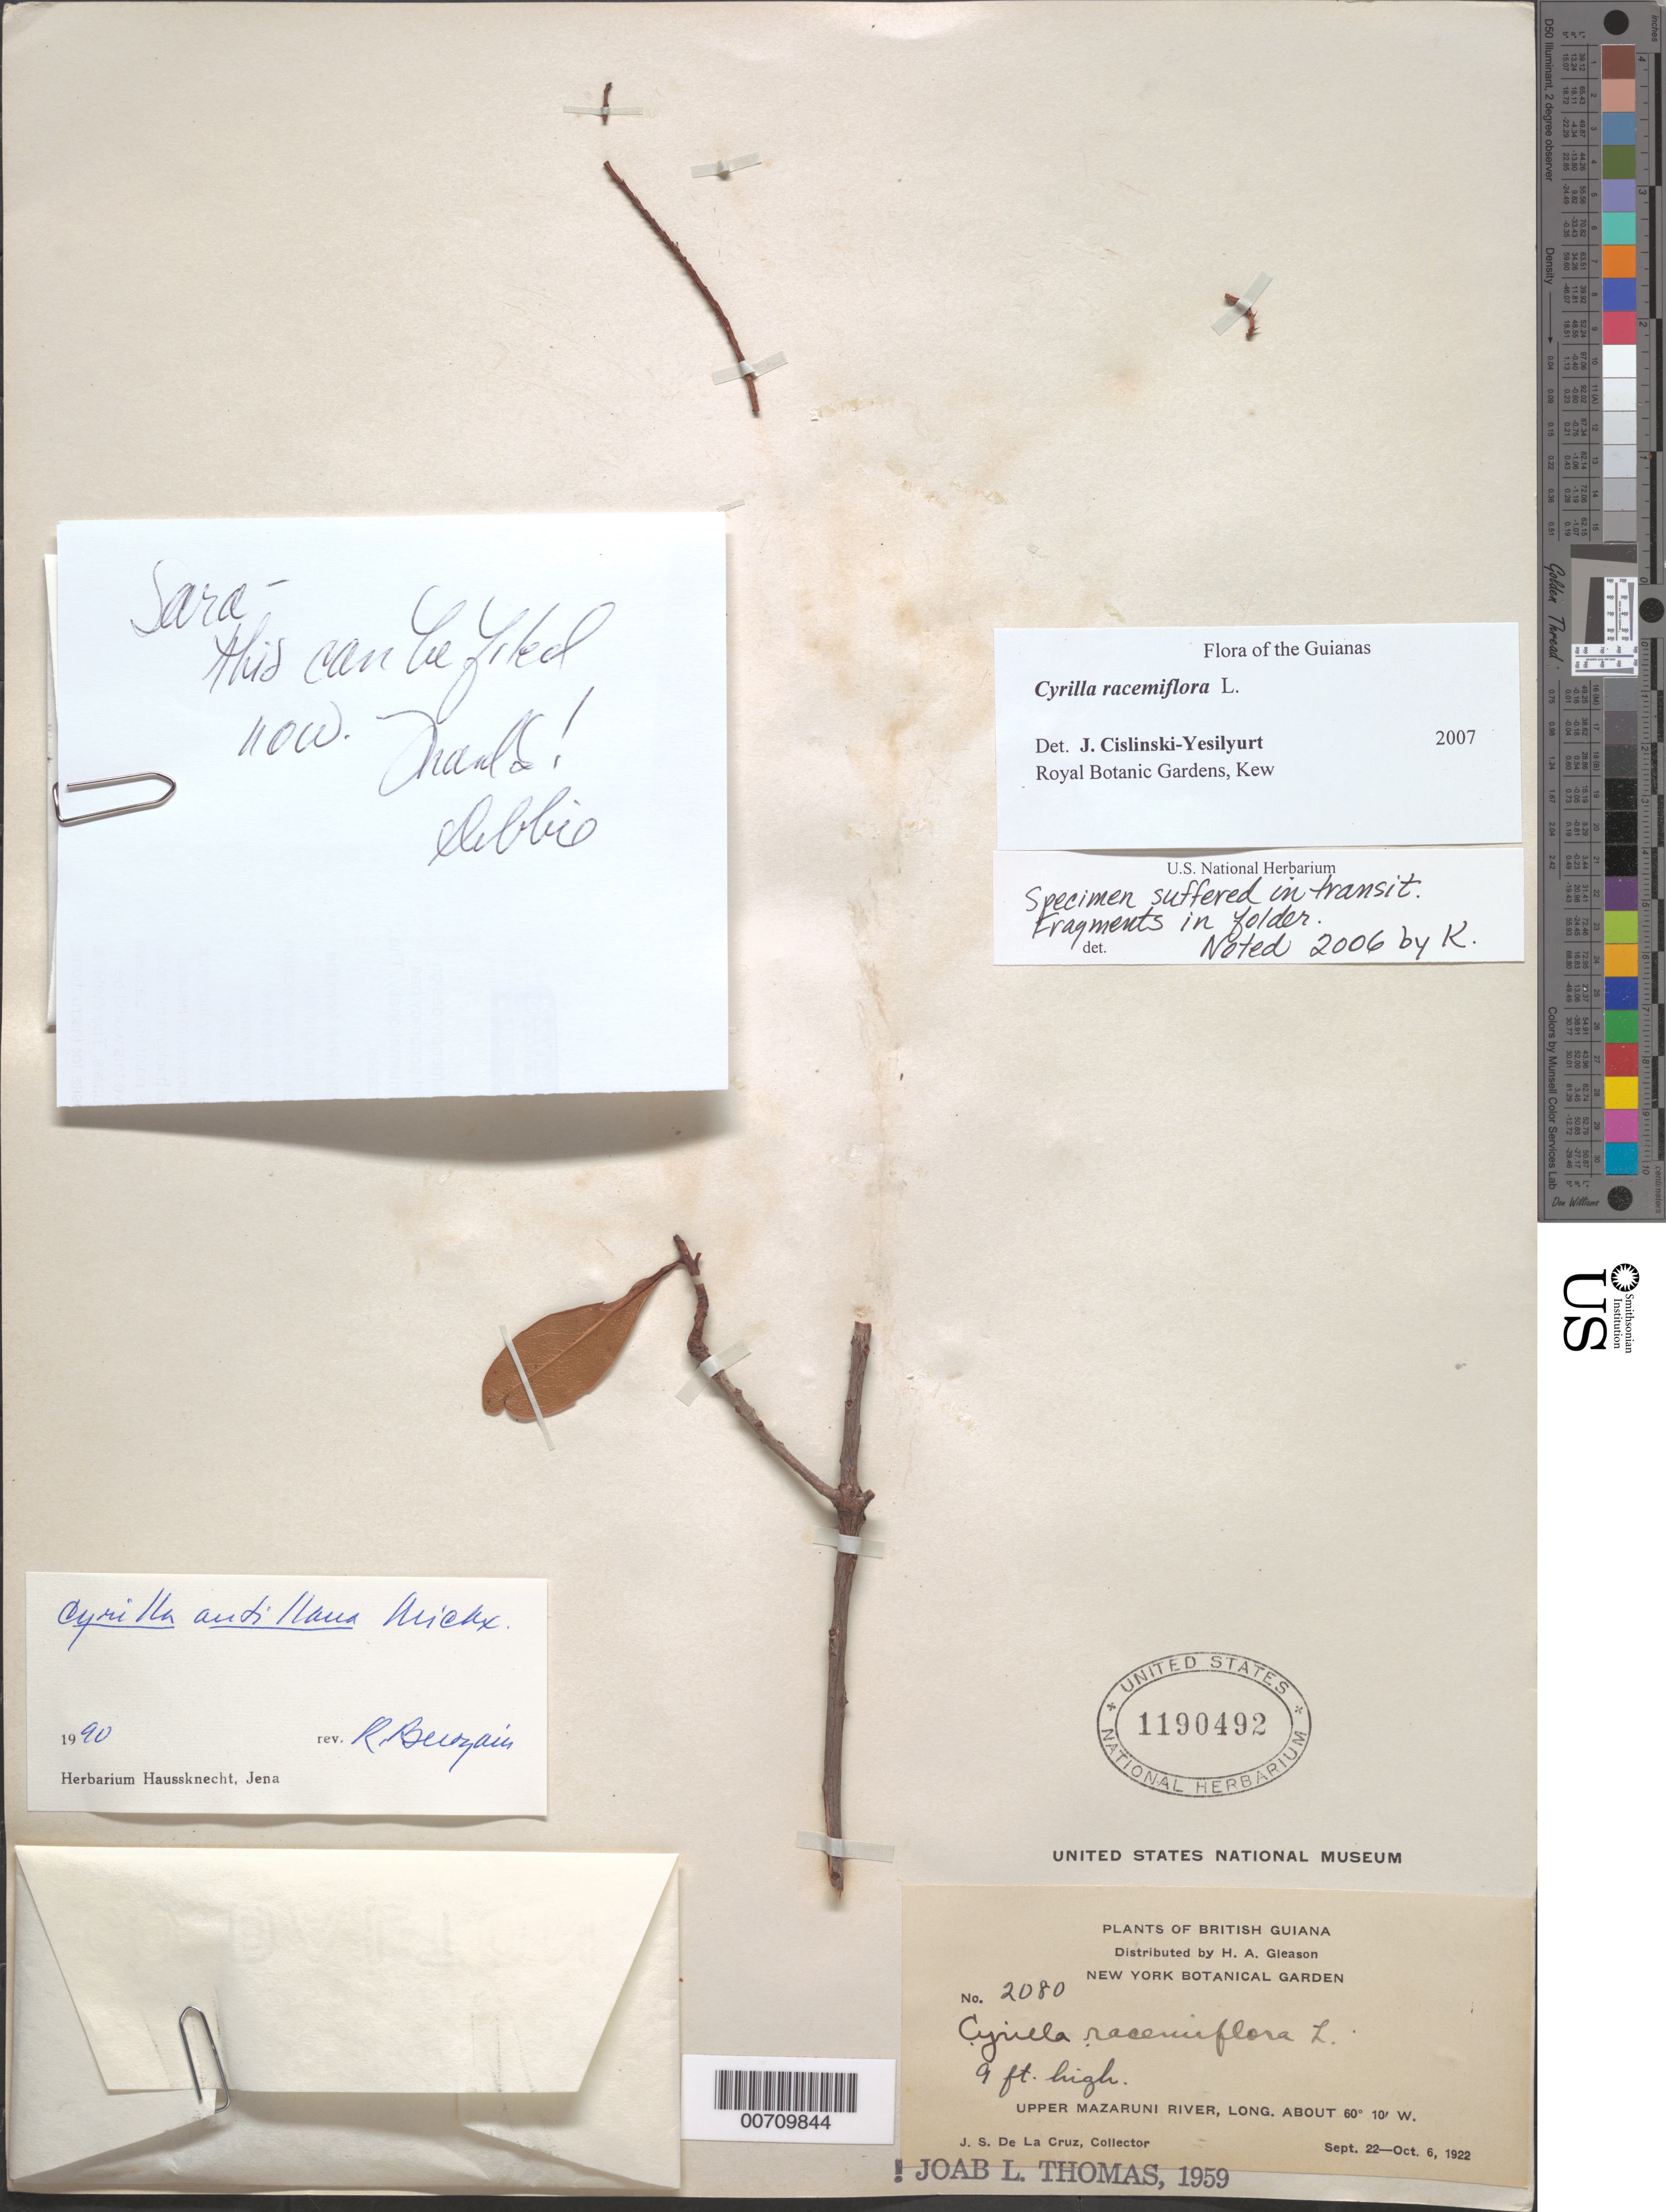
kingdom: Plantae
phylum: Tracheophyta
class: Magnoliopsida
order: Ericales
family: Cyrillaceae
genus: Cyrilla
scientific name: Cyrilla racemiflora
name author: L.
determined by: Yesilyurt, J. C.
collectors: J. S. de la Cruz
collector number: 2080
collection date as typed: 22-Sep-22 to 6-Oct-22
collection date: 1922-09-22/1922-10-06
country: Guyana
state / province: Cuyuni-Mazaruni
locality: Upper Mazaruni R.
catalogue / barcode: US 1190492